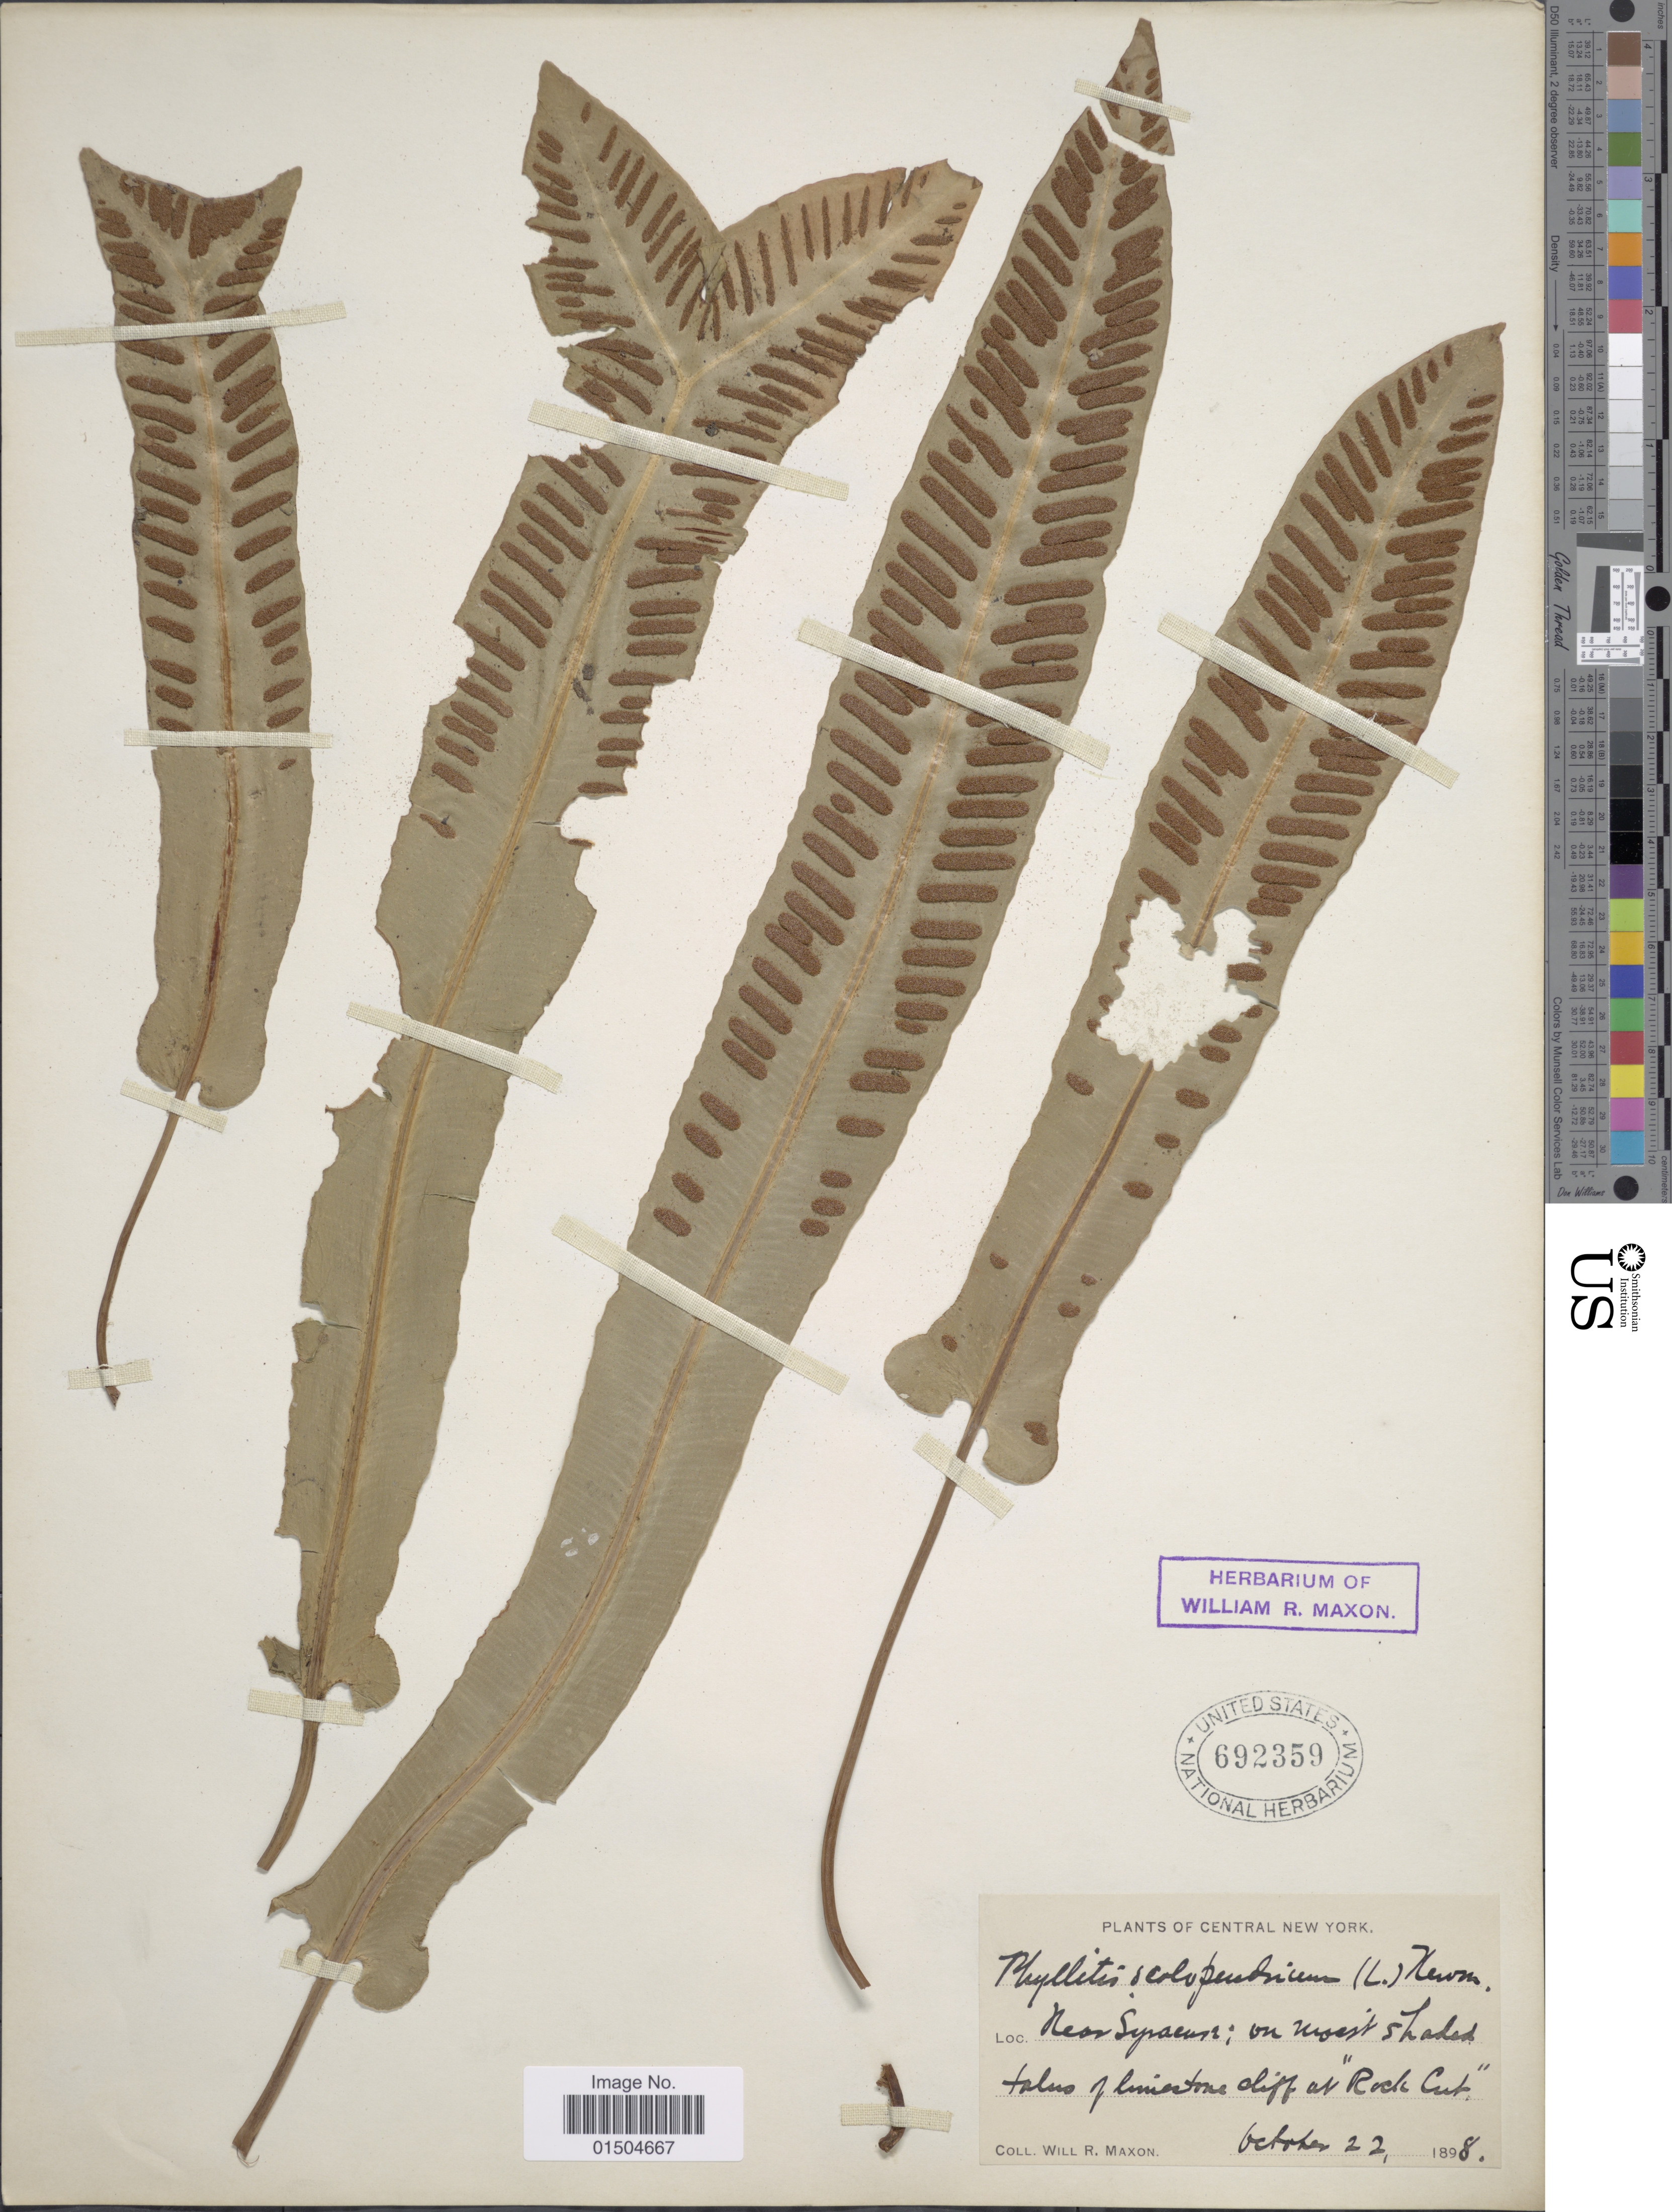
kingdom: Plantae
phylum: Tracheophyta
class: Polypodiopsida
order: Polypodiales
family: Aspleniaceae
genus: Asplenium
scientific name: Asplenium scolopendrium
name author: Sm.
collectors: W. R. Maxon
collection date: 1898-10-22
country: United States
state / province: New York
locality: Central New York. Near Sysaeuse: on moist shaded talus of limestone cliff at "Rock Cut".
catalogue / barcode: US 692359